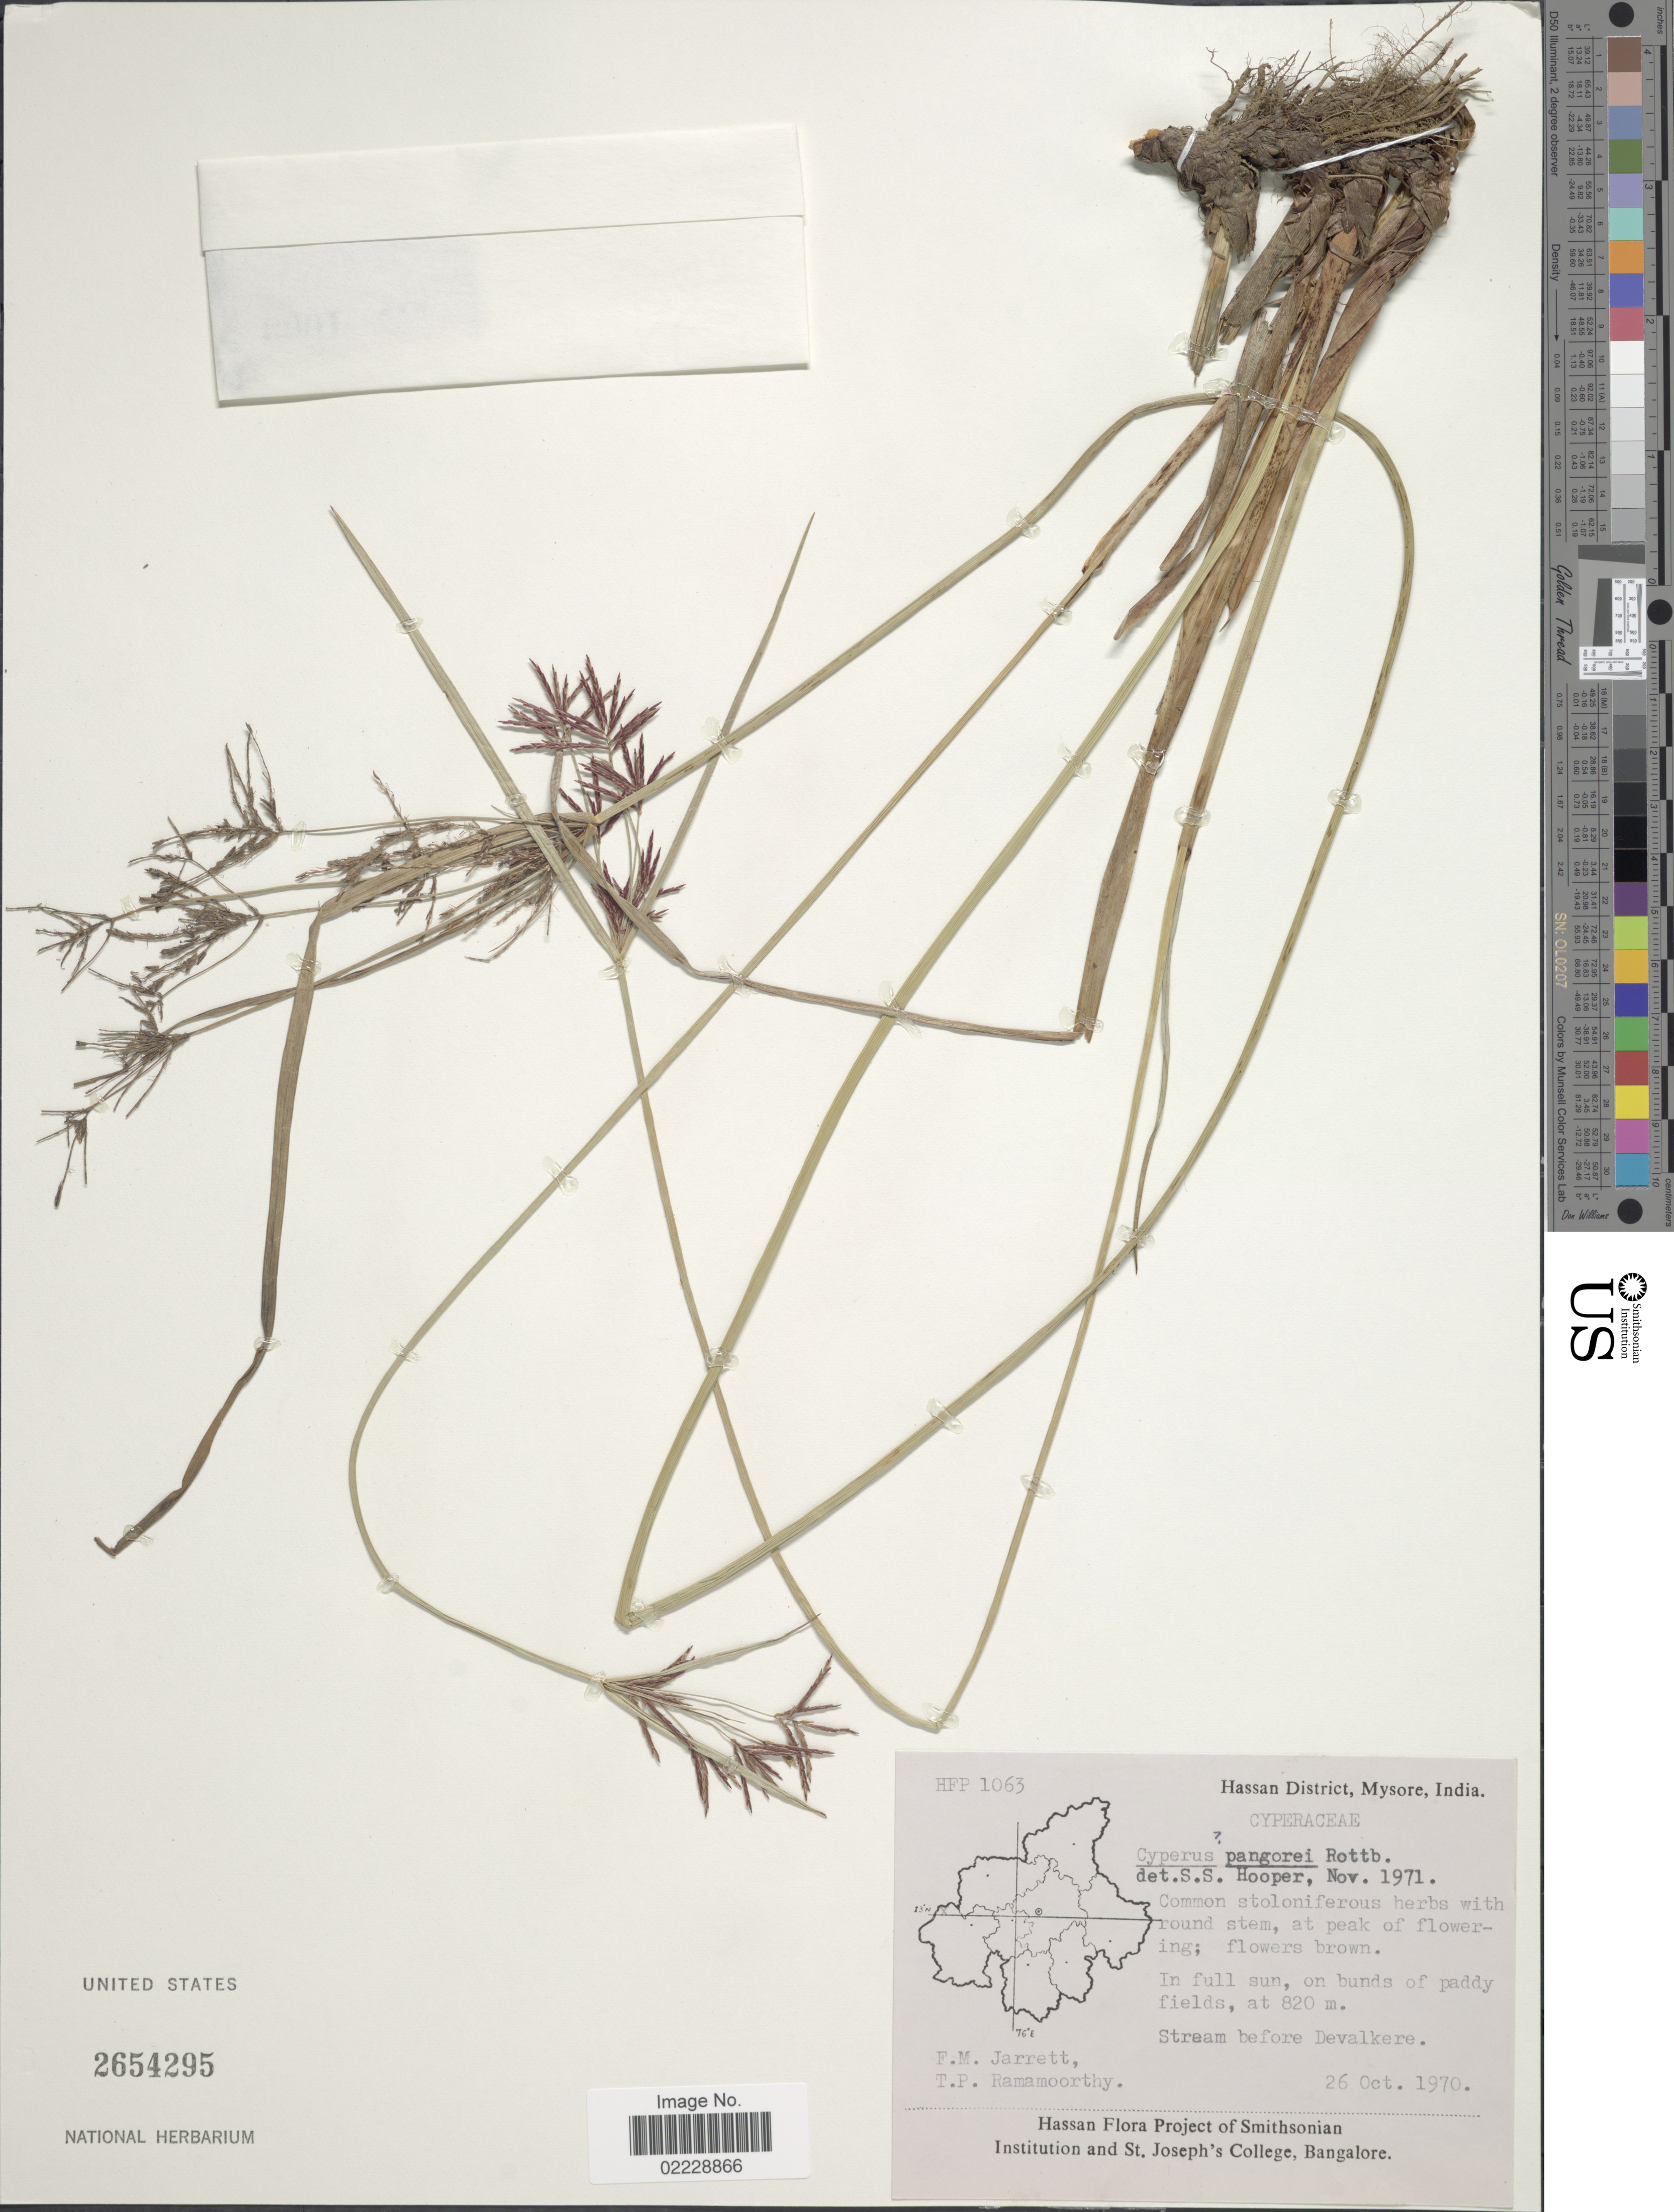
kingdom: Plantae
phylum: Tracheophyta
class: Liliopsida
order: Poales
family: Cyperaceae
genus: Cyperus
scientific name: Cyperus pangorei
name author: Rottb.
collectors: F. M. Jarrett & T. P. Ramamoorthy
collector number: HFP1063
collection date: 1970-10-26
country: India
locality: Hassan District, Mysore. Stream before Devalkere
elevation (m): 820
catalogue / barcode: US 2654295